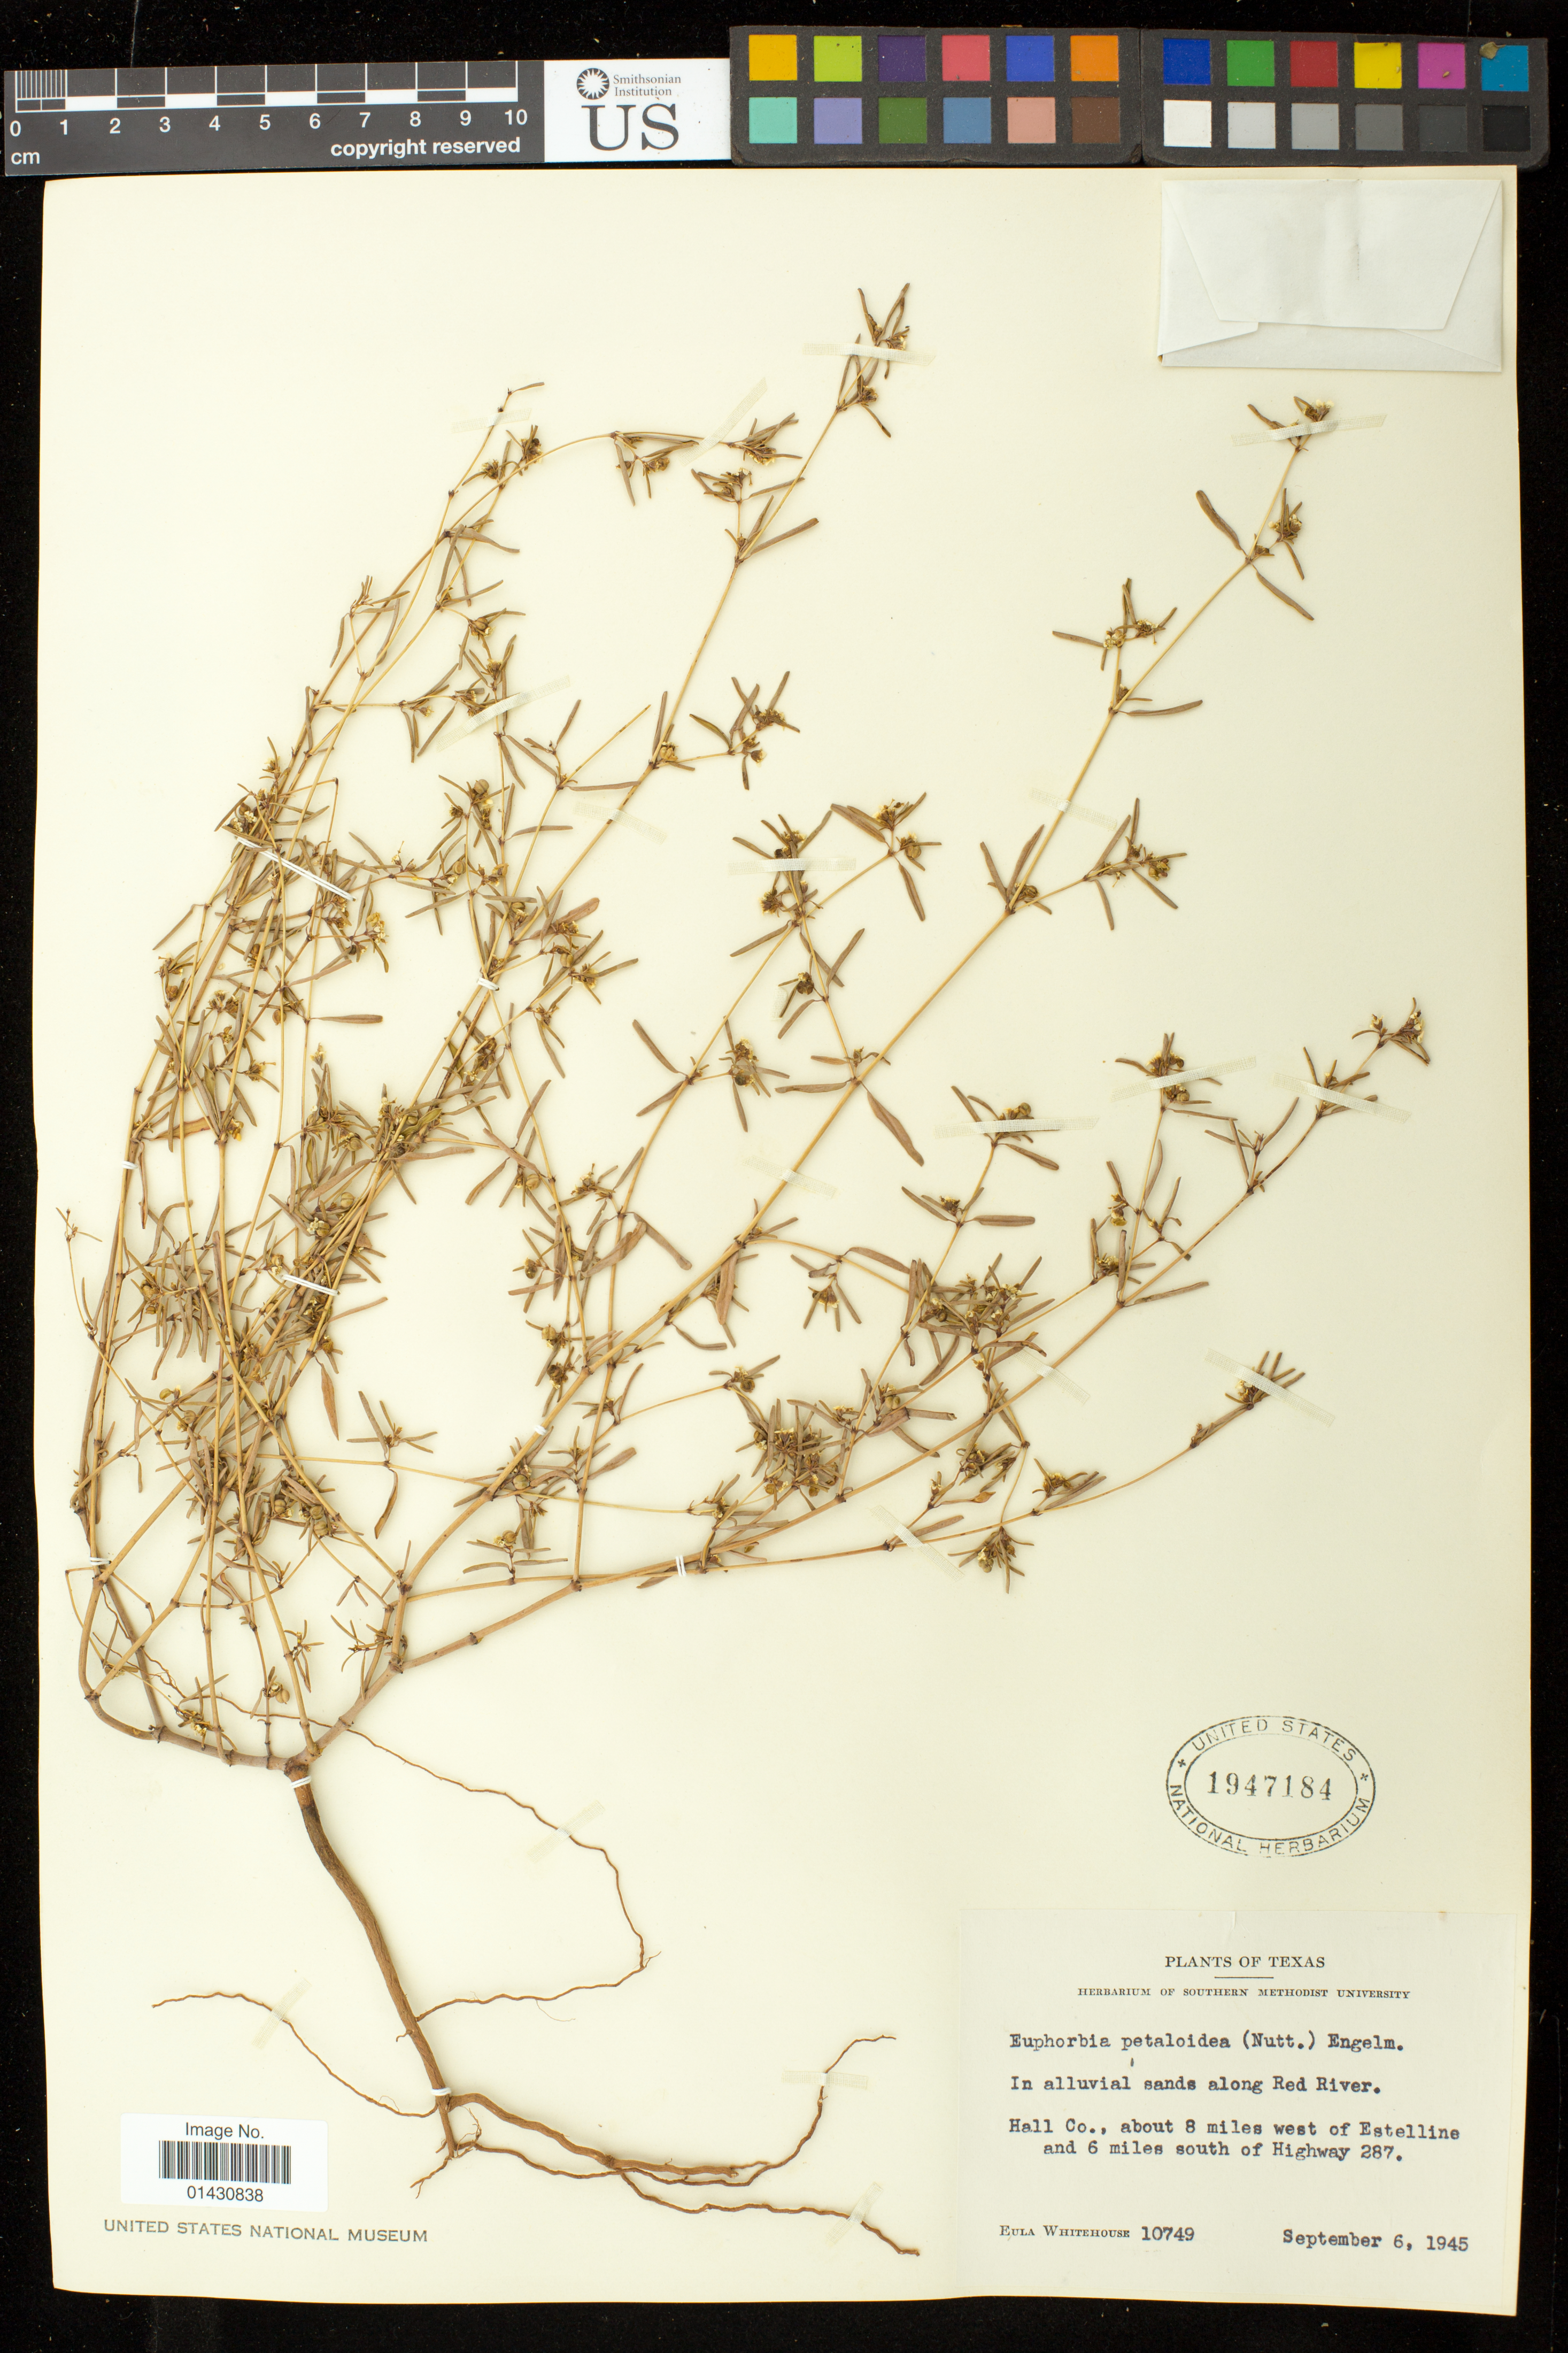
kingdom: Plantae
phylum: Tracheophyta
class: Magnoliopsida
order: Malpighiales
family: Euphorbiaceae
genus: Euphorbia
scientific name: Euphorbia missurica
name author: Raf.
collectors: E. Whitehouse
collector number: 10749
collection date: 1945-09-06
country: United States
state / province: Texas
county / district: Hall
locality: Alluvial sands along Red River.; About 8 miles west of Estelline and 6 miles south of Highway 287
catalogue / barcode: US 1947184